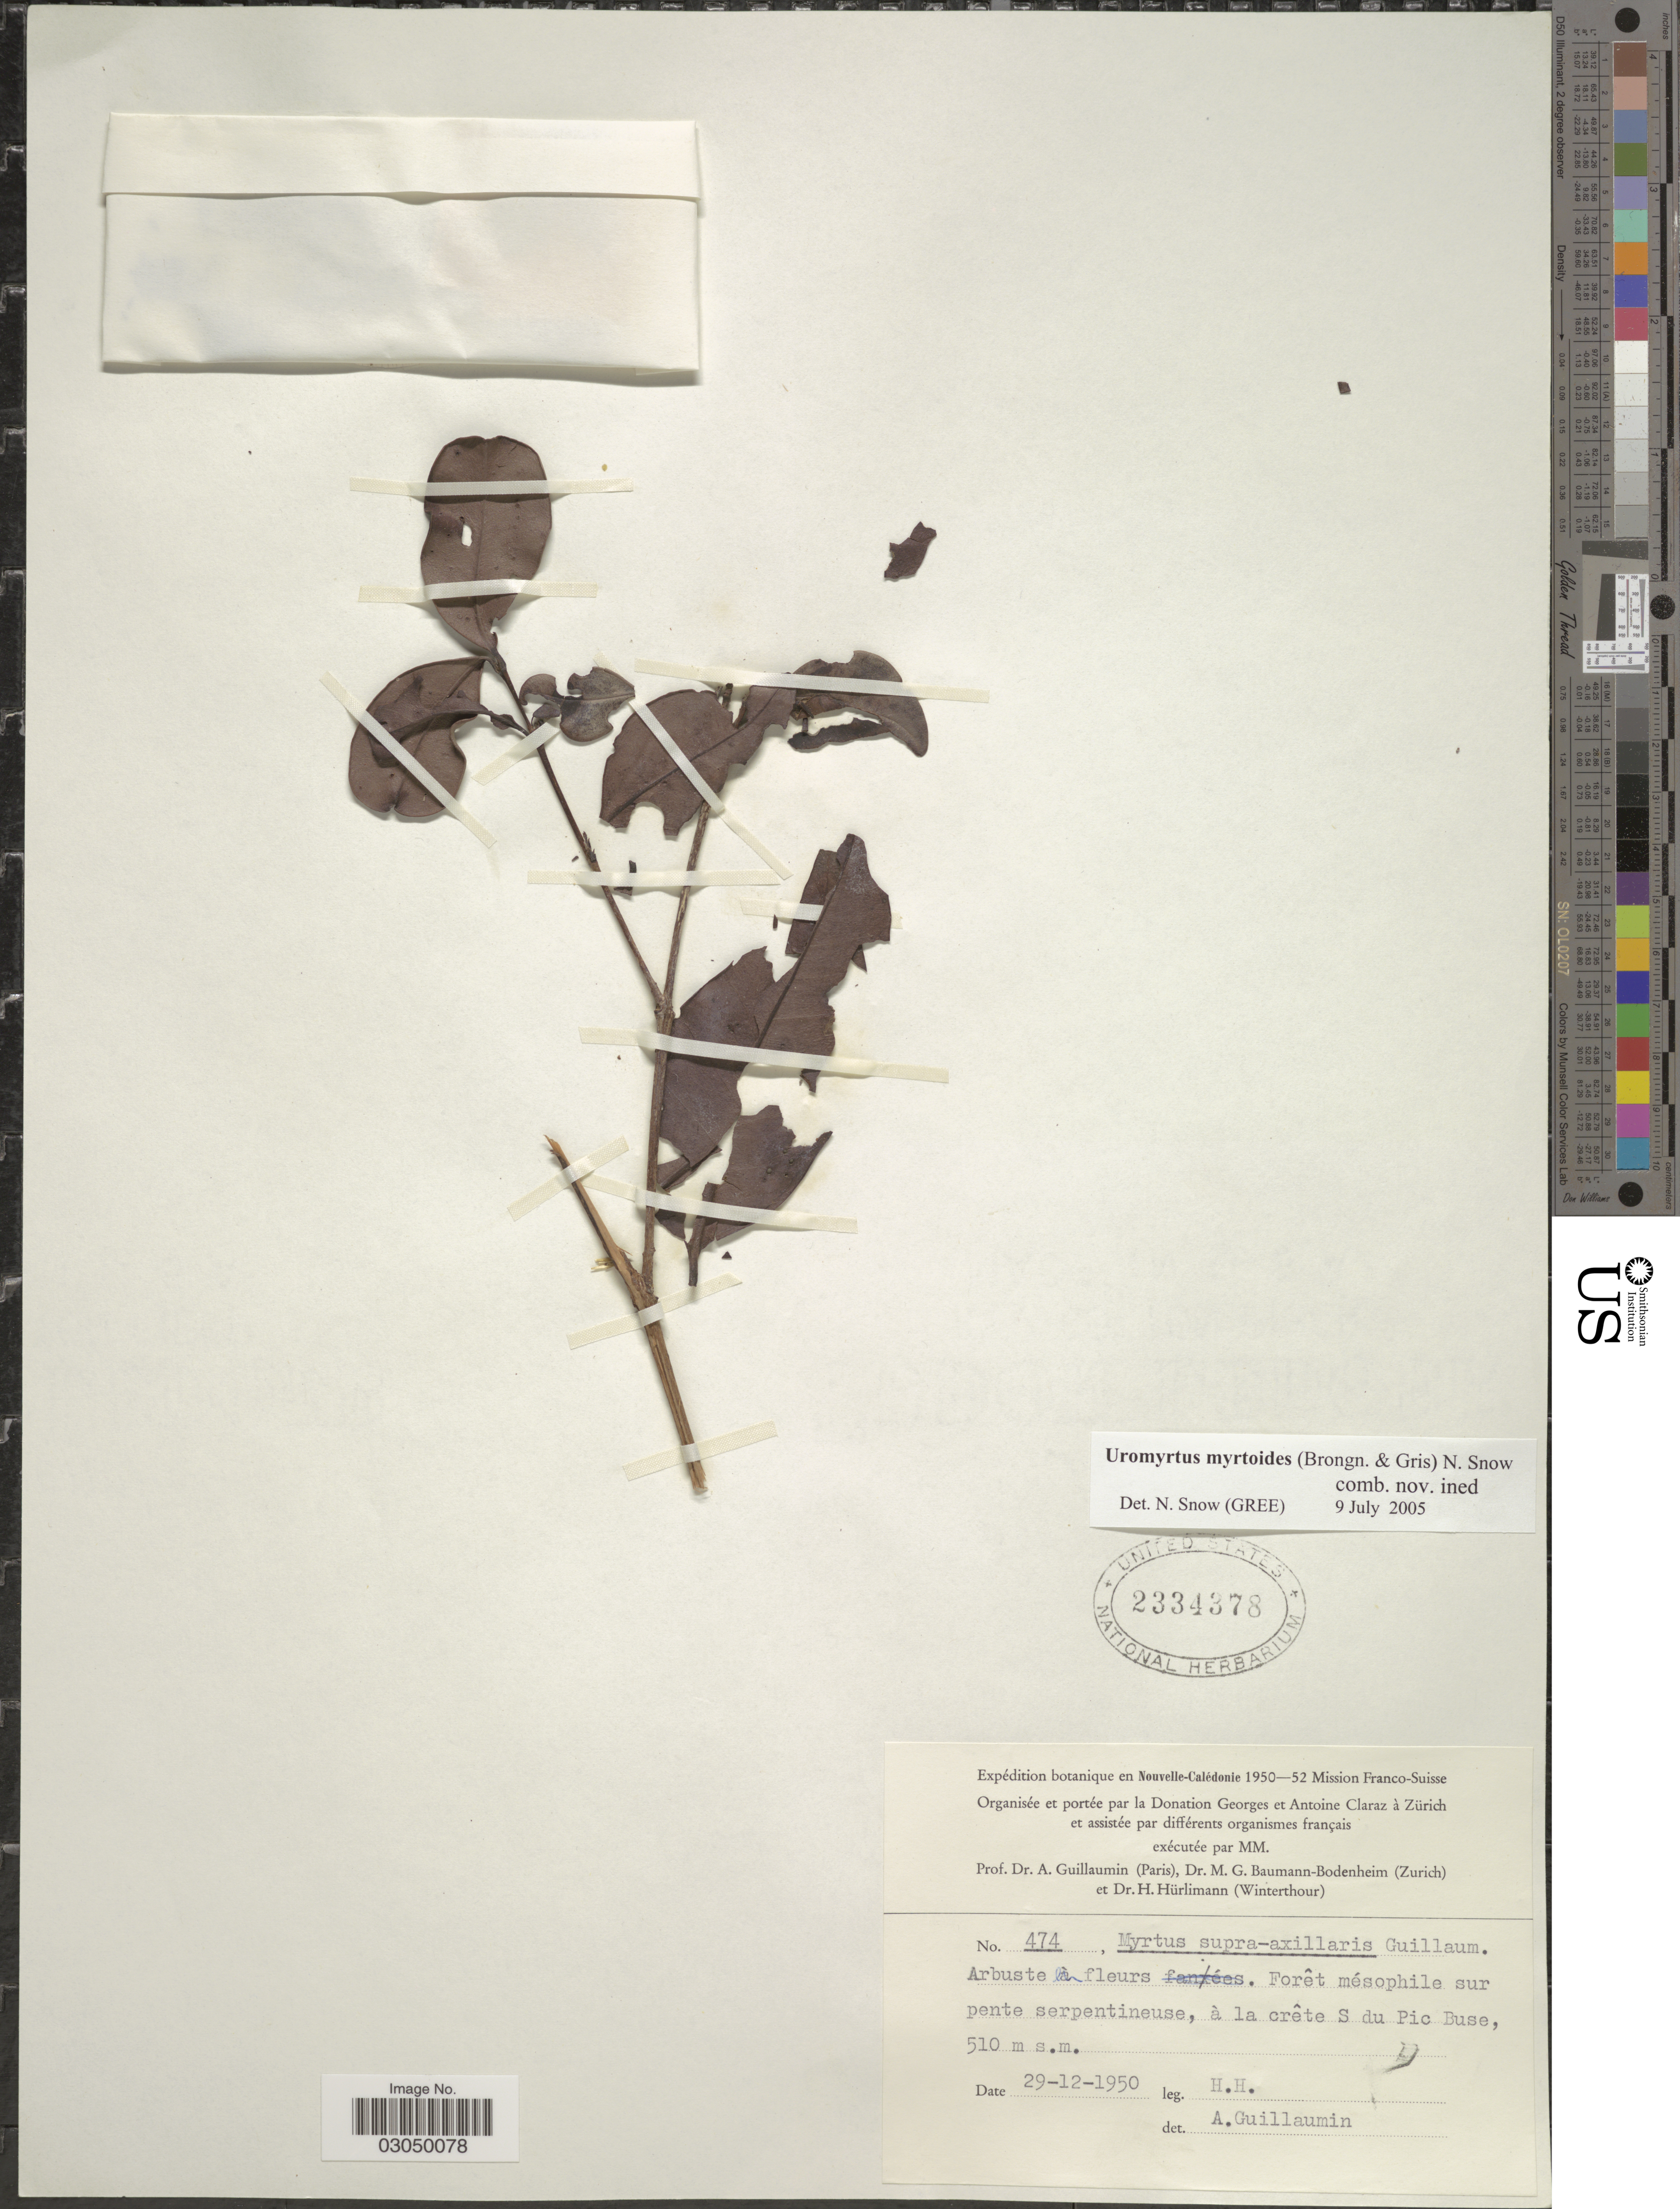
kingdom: Plantae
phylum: Tracheophyta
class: Magnoliopsida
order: Myrtales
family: Myrtaceae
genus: Uromyrtus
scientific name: Uromyrtus myrtoides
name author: (Brongn. & Gris) N. Snow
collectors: H. Hürlimann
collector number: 474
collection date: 1950-12-29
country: New Caledonia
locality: En Nouvelle-Calédonie. Forêt mésophile sur pente serpentineuse, à la crête S du Pic Buse.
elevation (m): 510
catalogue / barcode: US 2334378